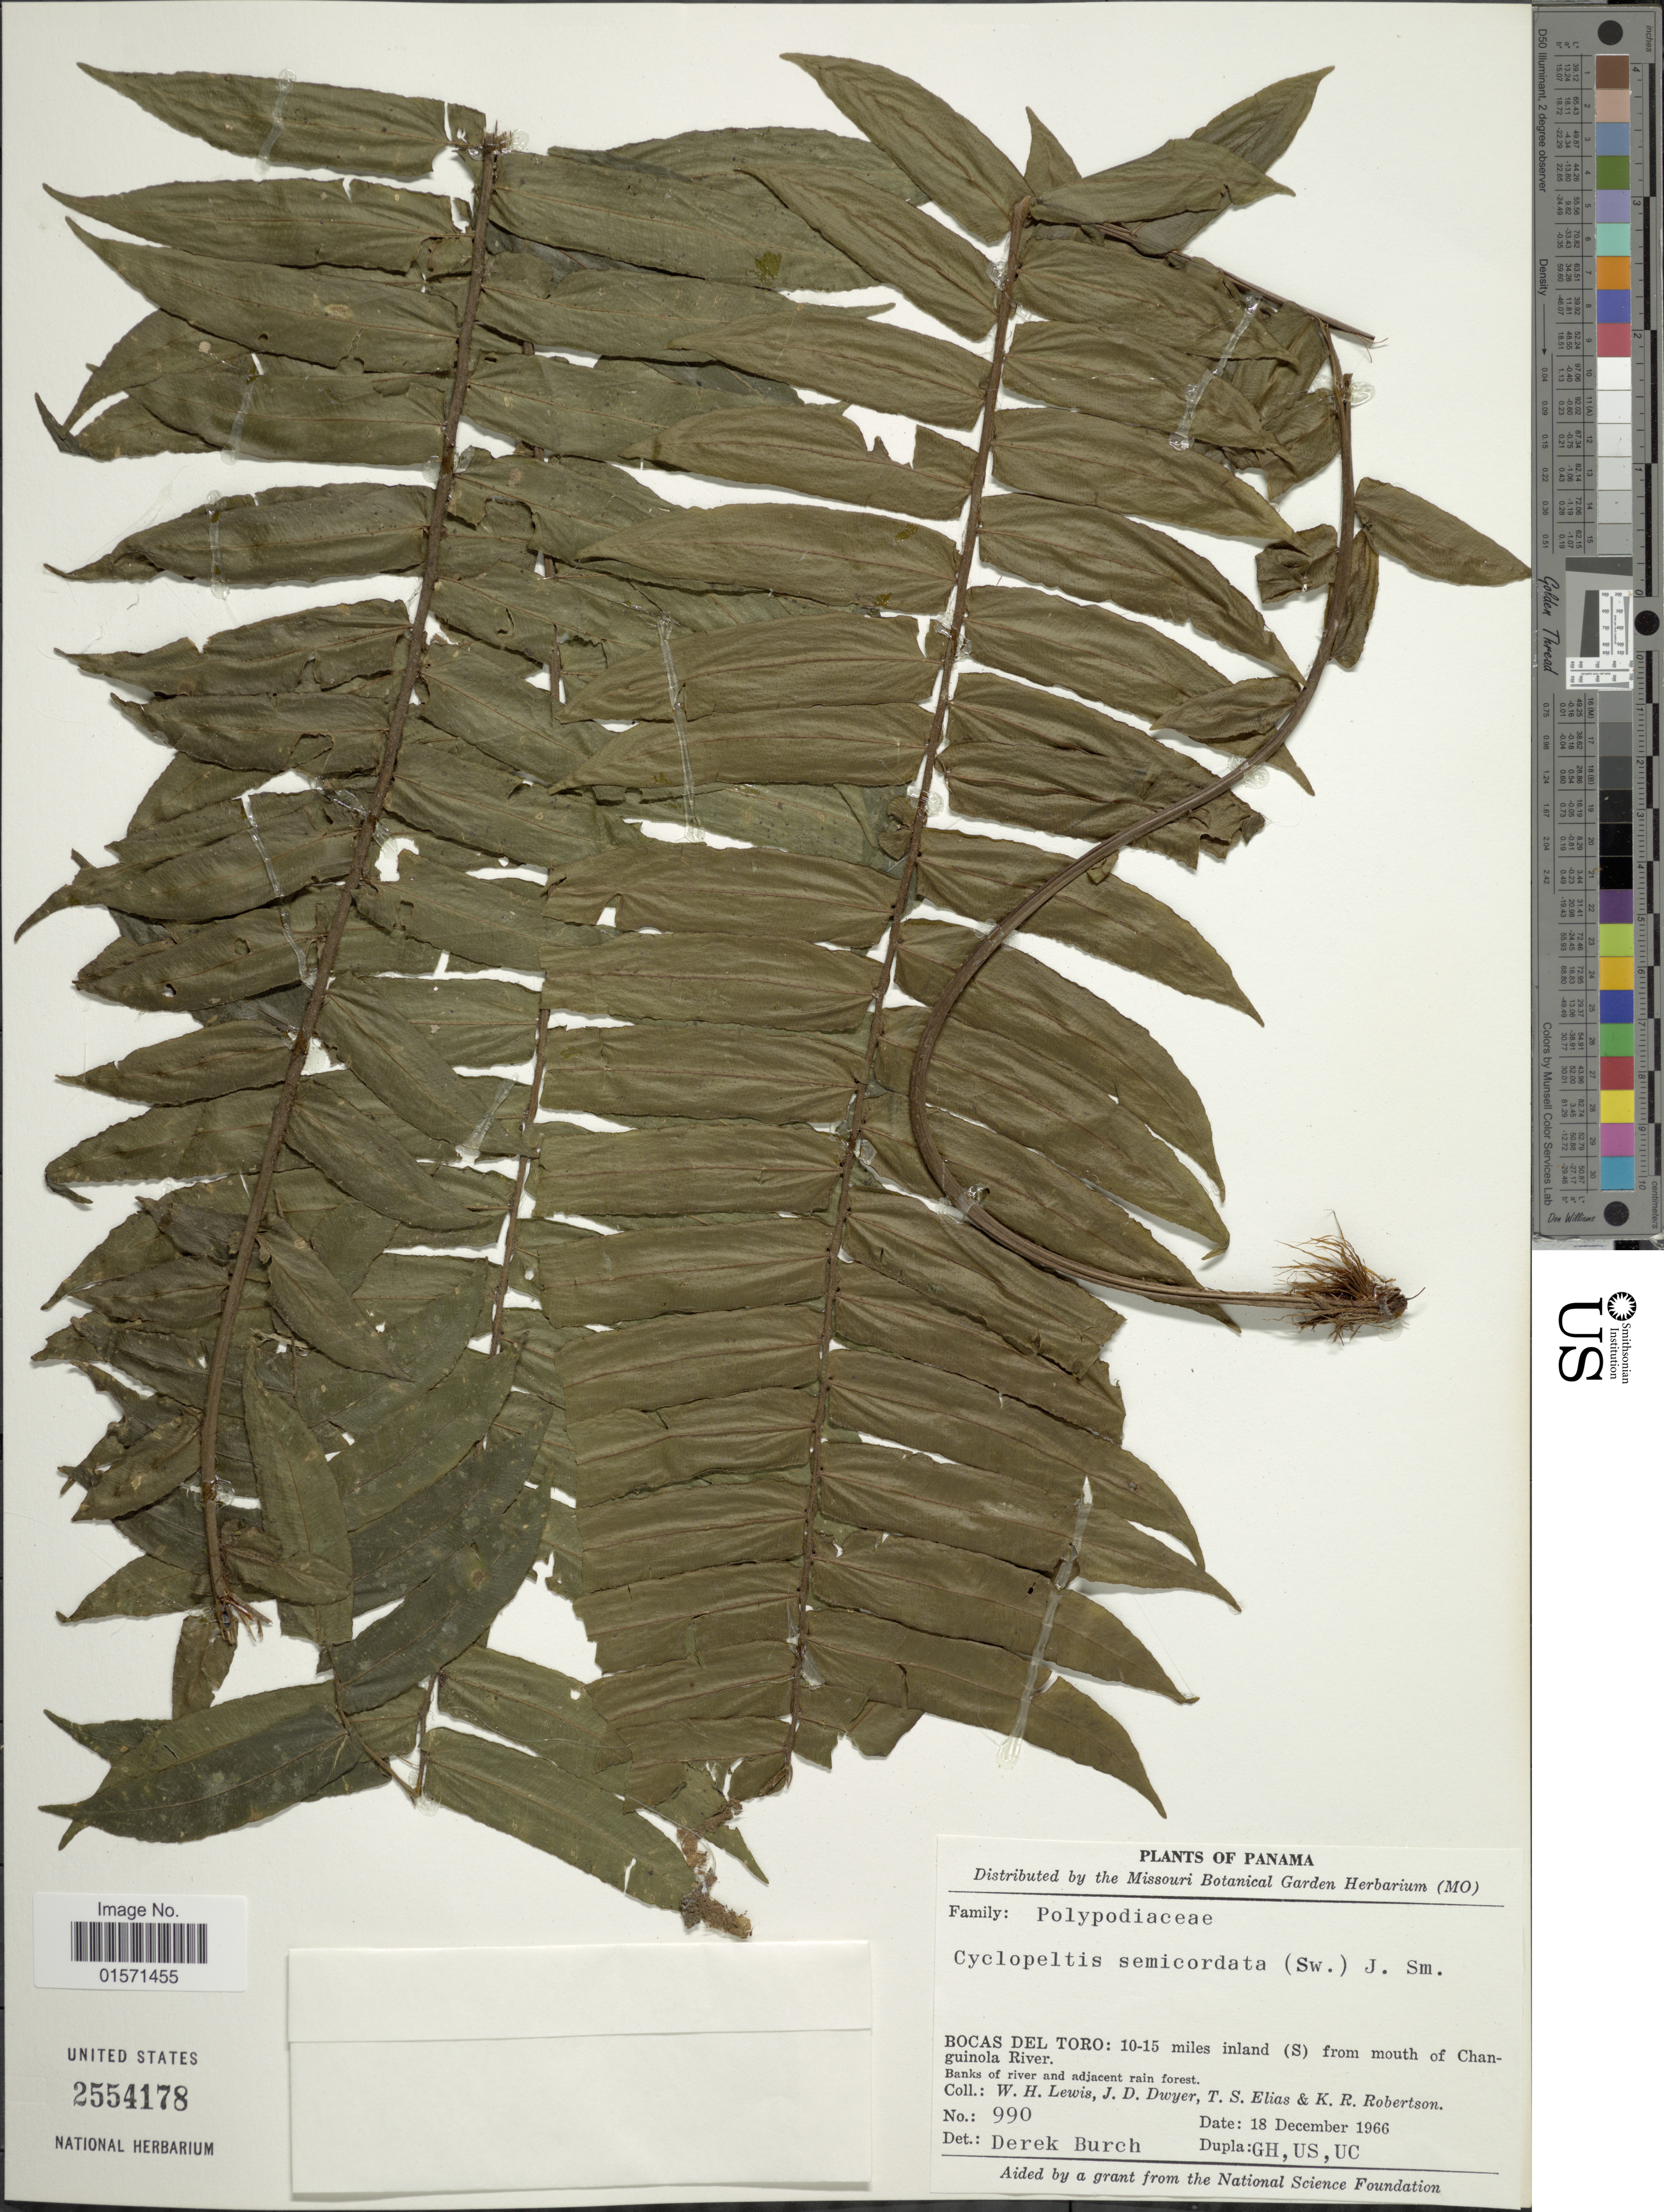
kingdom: Plantae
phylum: Tracheophyta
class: Polypodiopsida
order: Polypodiales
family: Lomariopsidaceae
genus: Cyclopeltis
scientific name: Cyclopeltis semicordata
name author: (Sw.) J. Sm.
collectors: W. H. Lewis, J. D. Dwyer, T. S. Elias & K. Robertson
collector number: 990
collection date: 1966-12-18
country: Panama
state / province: Bocas del Toro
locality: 10-15 miles inland (S) from mouth of Changuinola River. Banks of river and adjacent rain forest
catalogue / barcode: US 2554178